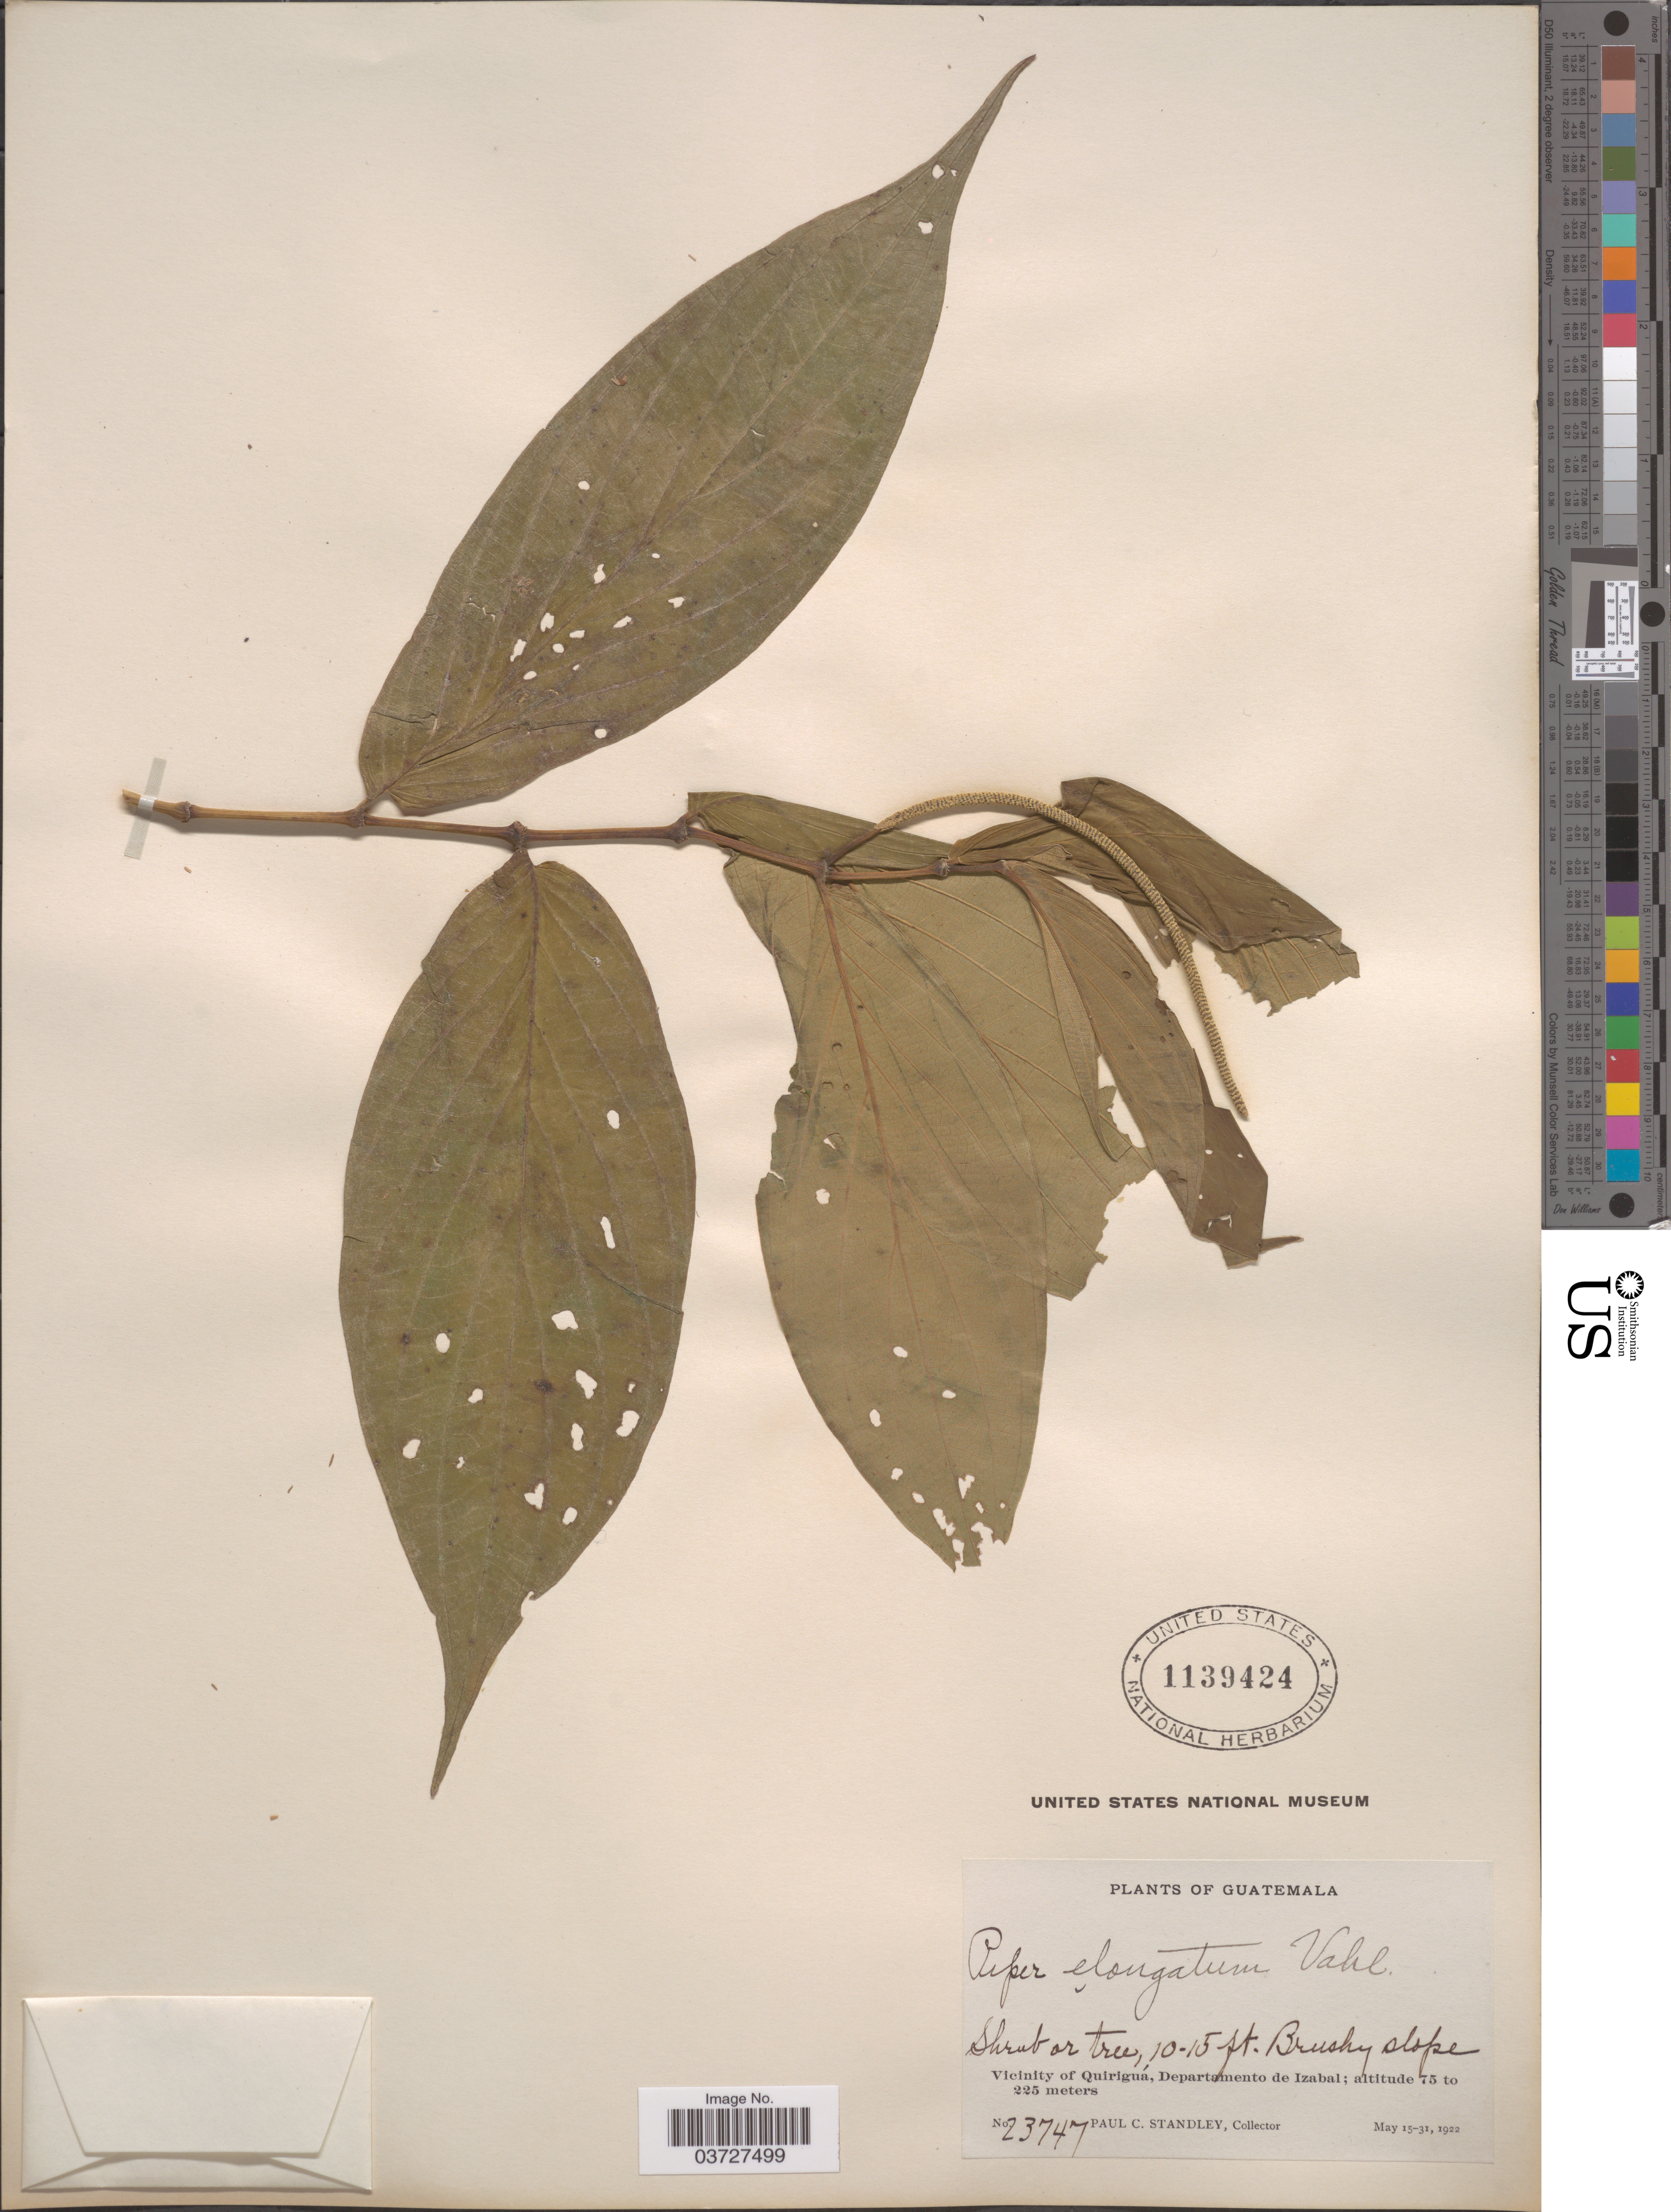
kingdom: Plantae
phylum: Tracheophyta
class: Magnoliopsida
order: Piperales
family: Piperaceae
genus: Piper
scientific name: Piper elongatum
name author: Vahl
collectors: P. C. Standley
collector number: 23747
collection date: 1922-05-15/1922-05-31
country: Guatemala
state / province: Izabal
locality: Vicinity of Quiriguá, Departamento de Izabal.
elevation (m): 75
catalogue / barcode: US 1139424